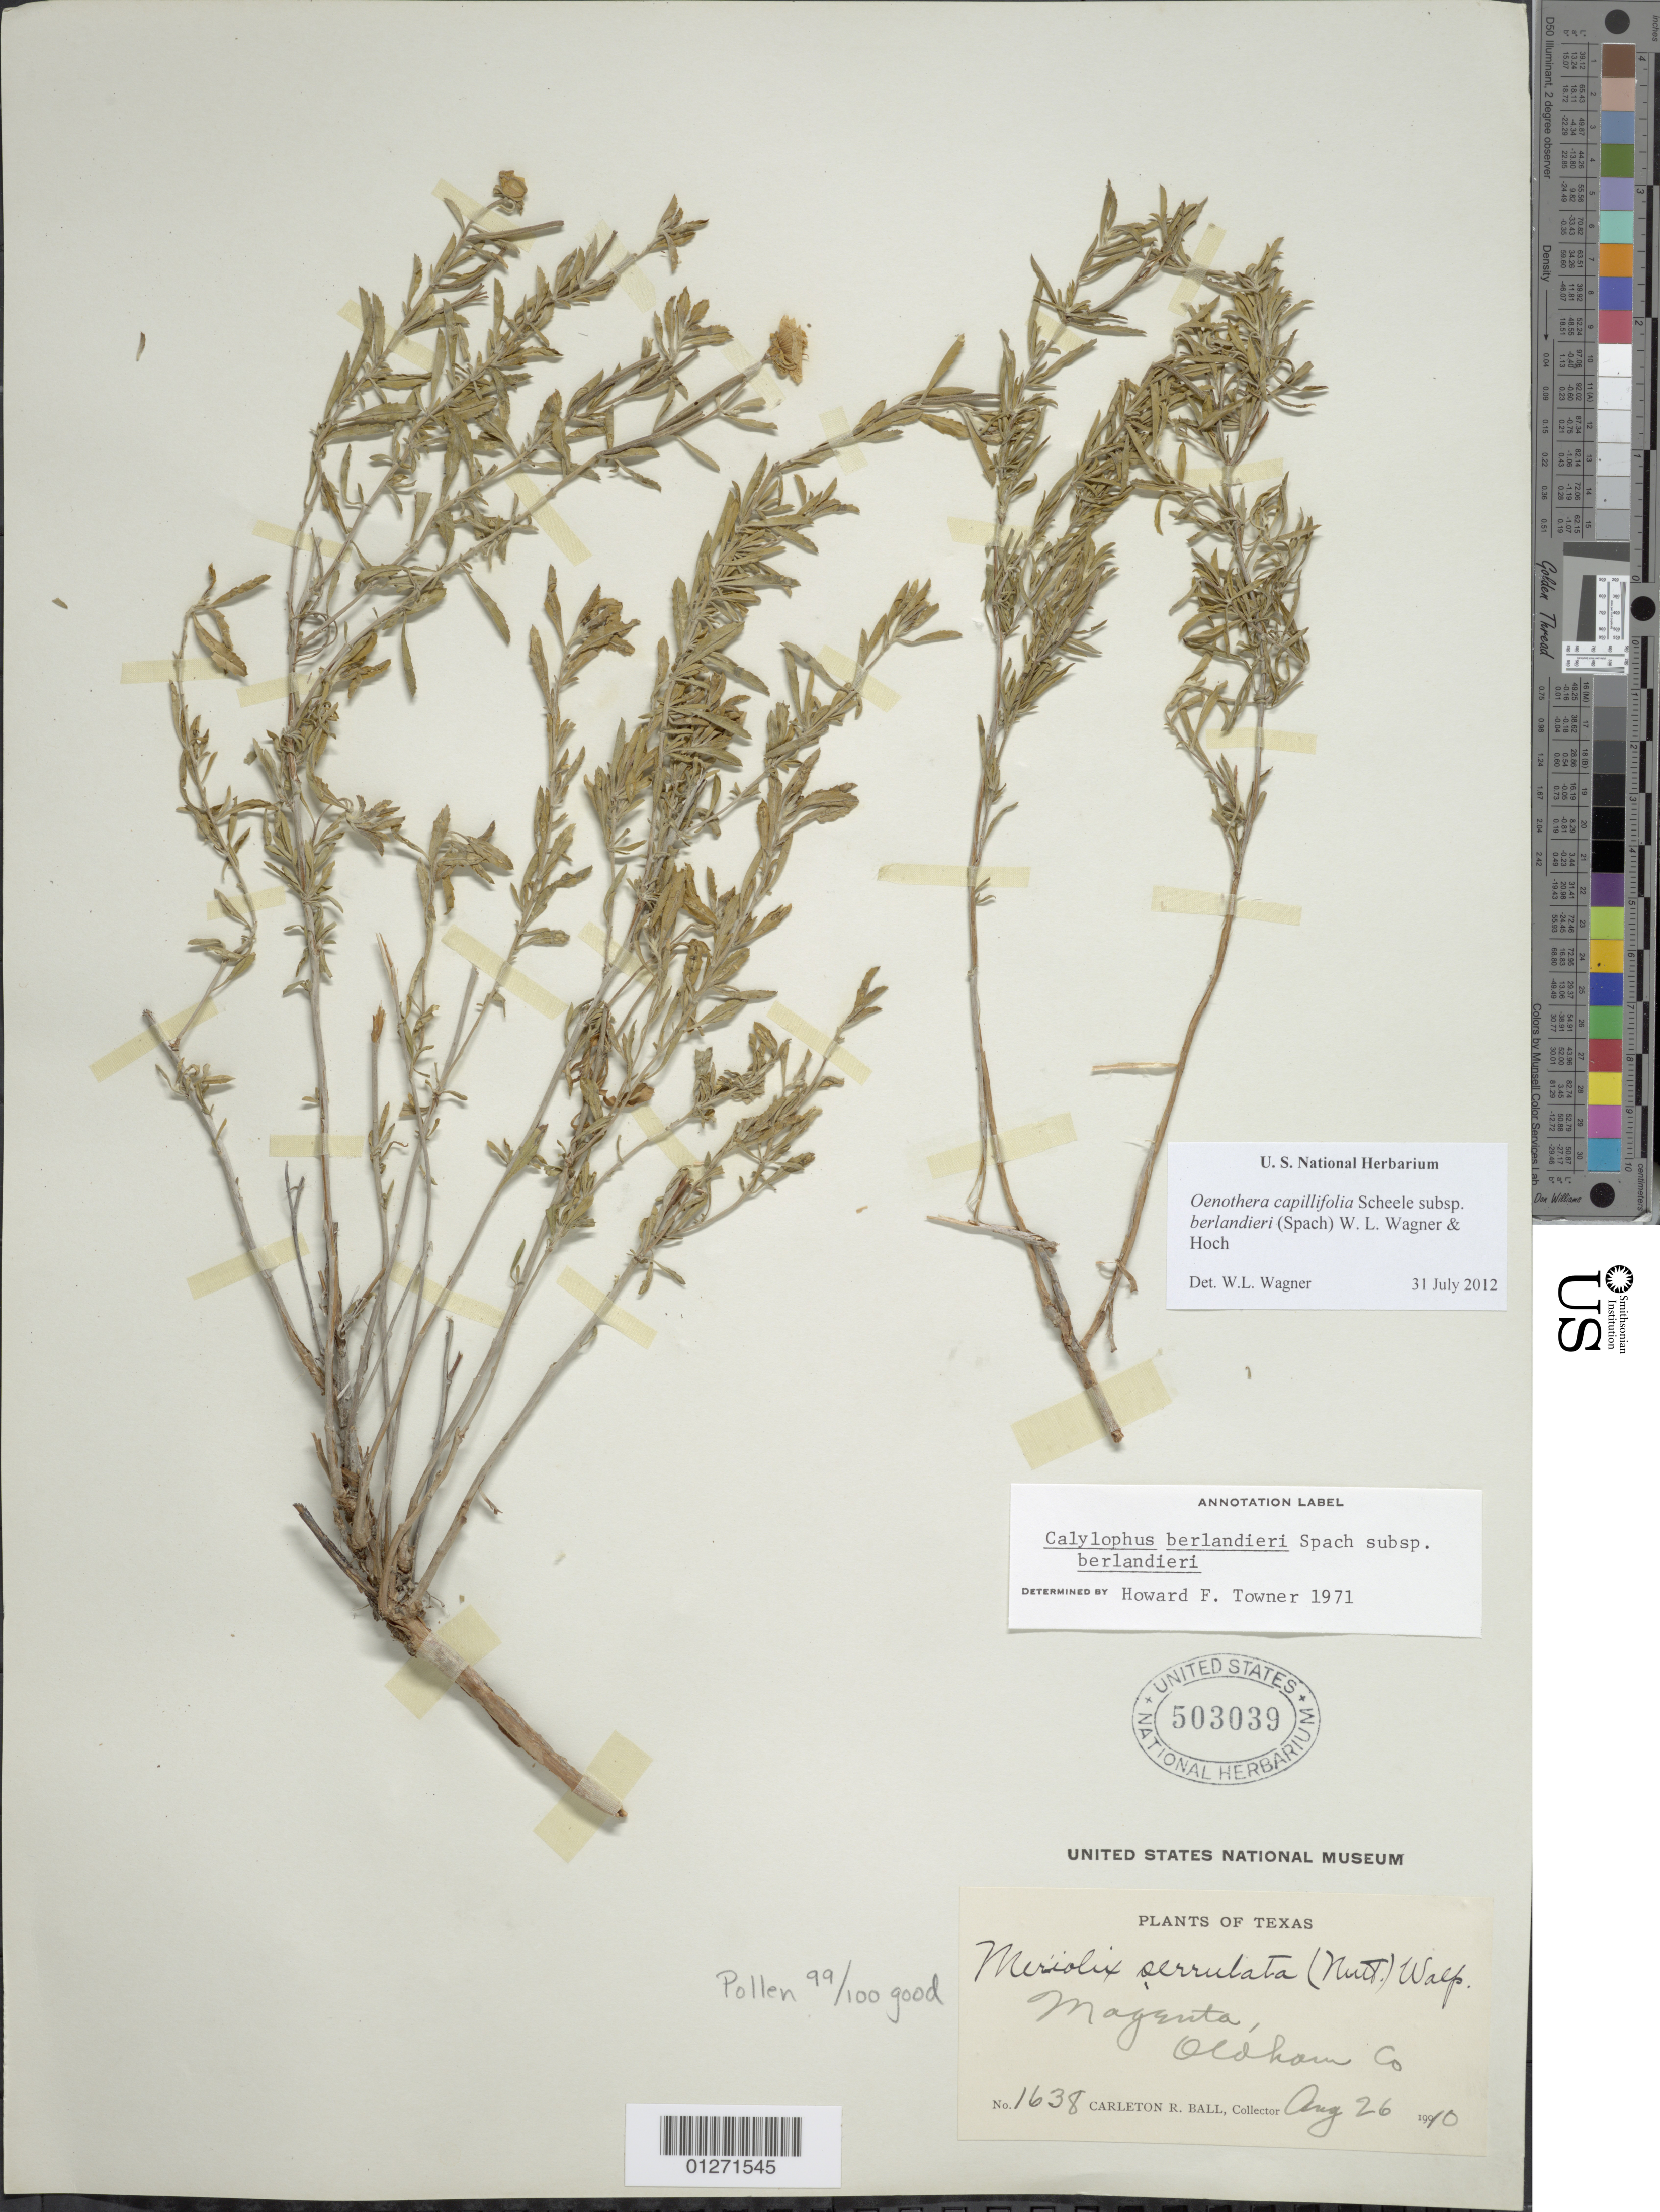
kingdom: Plantae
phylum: Tracheophyta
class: Magnoliopsida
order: Myrtales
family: Onagraceae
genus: Oenothera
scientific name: Oenothera capillifolia subsp. berlandieri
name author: (Spach) W.L. Wagner & Hoch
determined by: Wagner, W. L., (BOT), Smithsonian Institution - National Museum of Natural History (UNITED STATES)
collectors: C. R. Ball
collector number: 1638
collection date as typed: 26 Aug 1910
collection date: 1910-08-26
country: United States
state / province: Texas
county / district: Oldham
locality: Magenta.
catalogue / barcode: US 503039